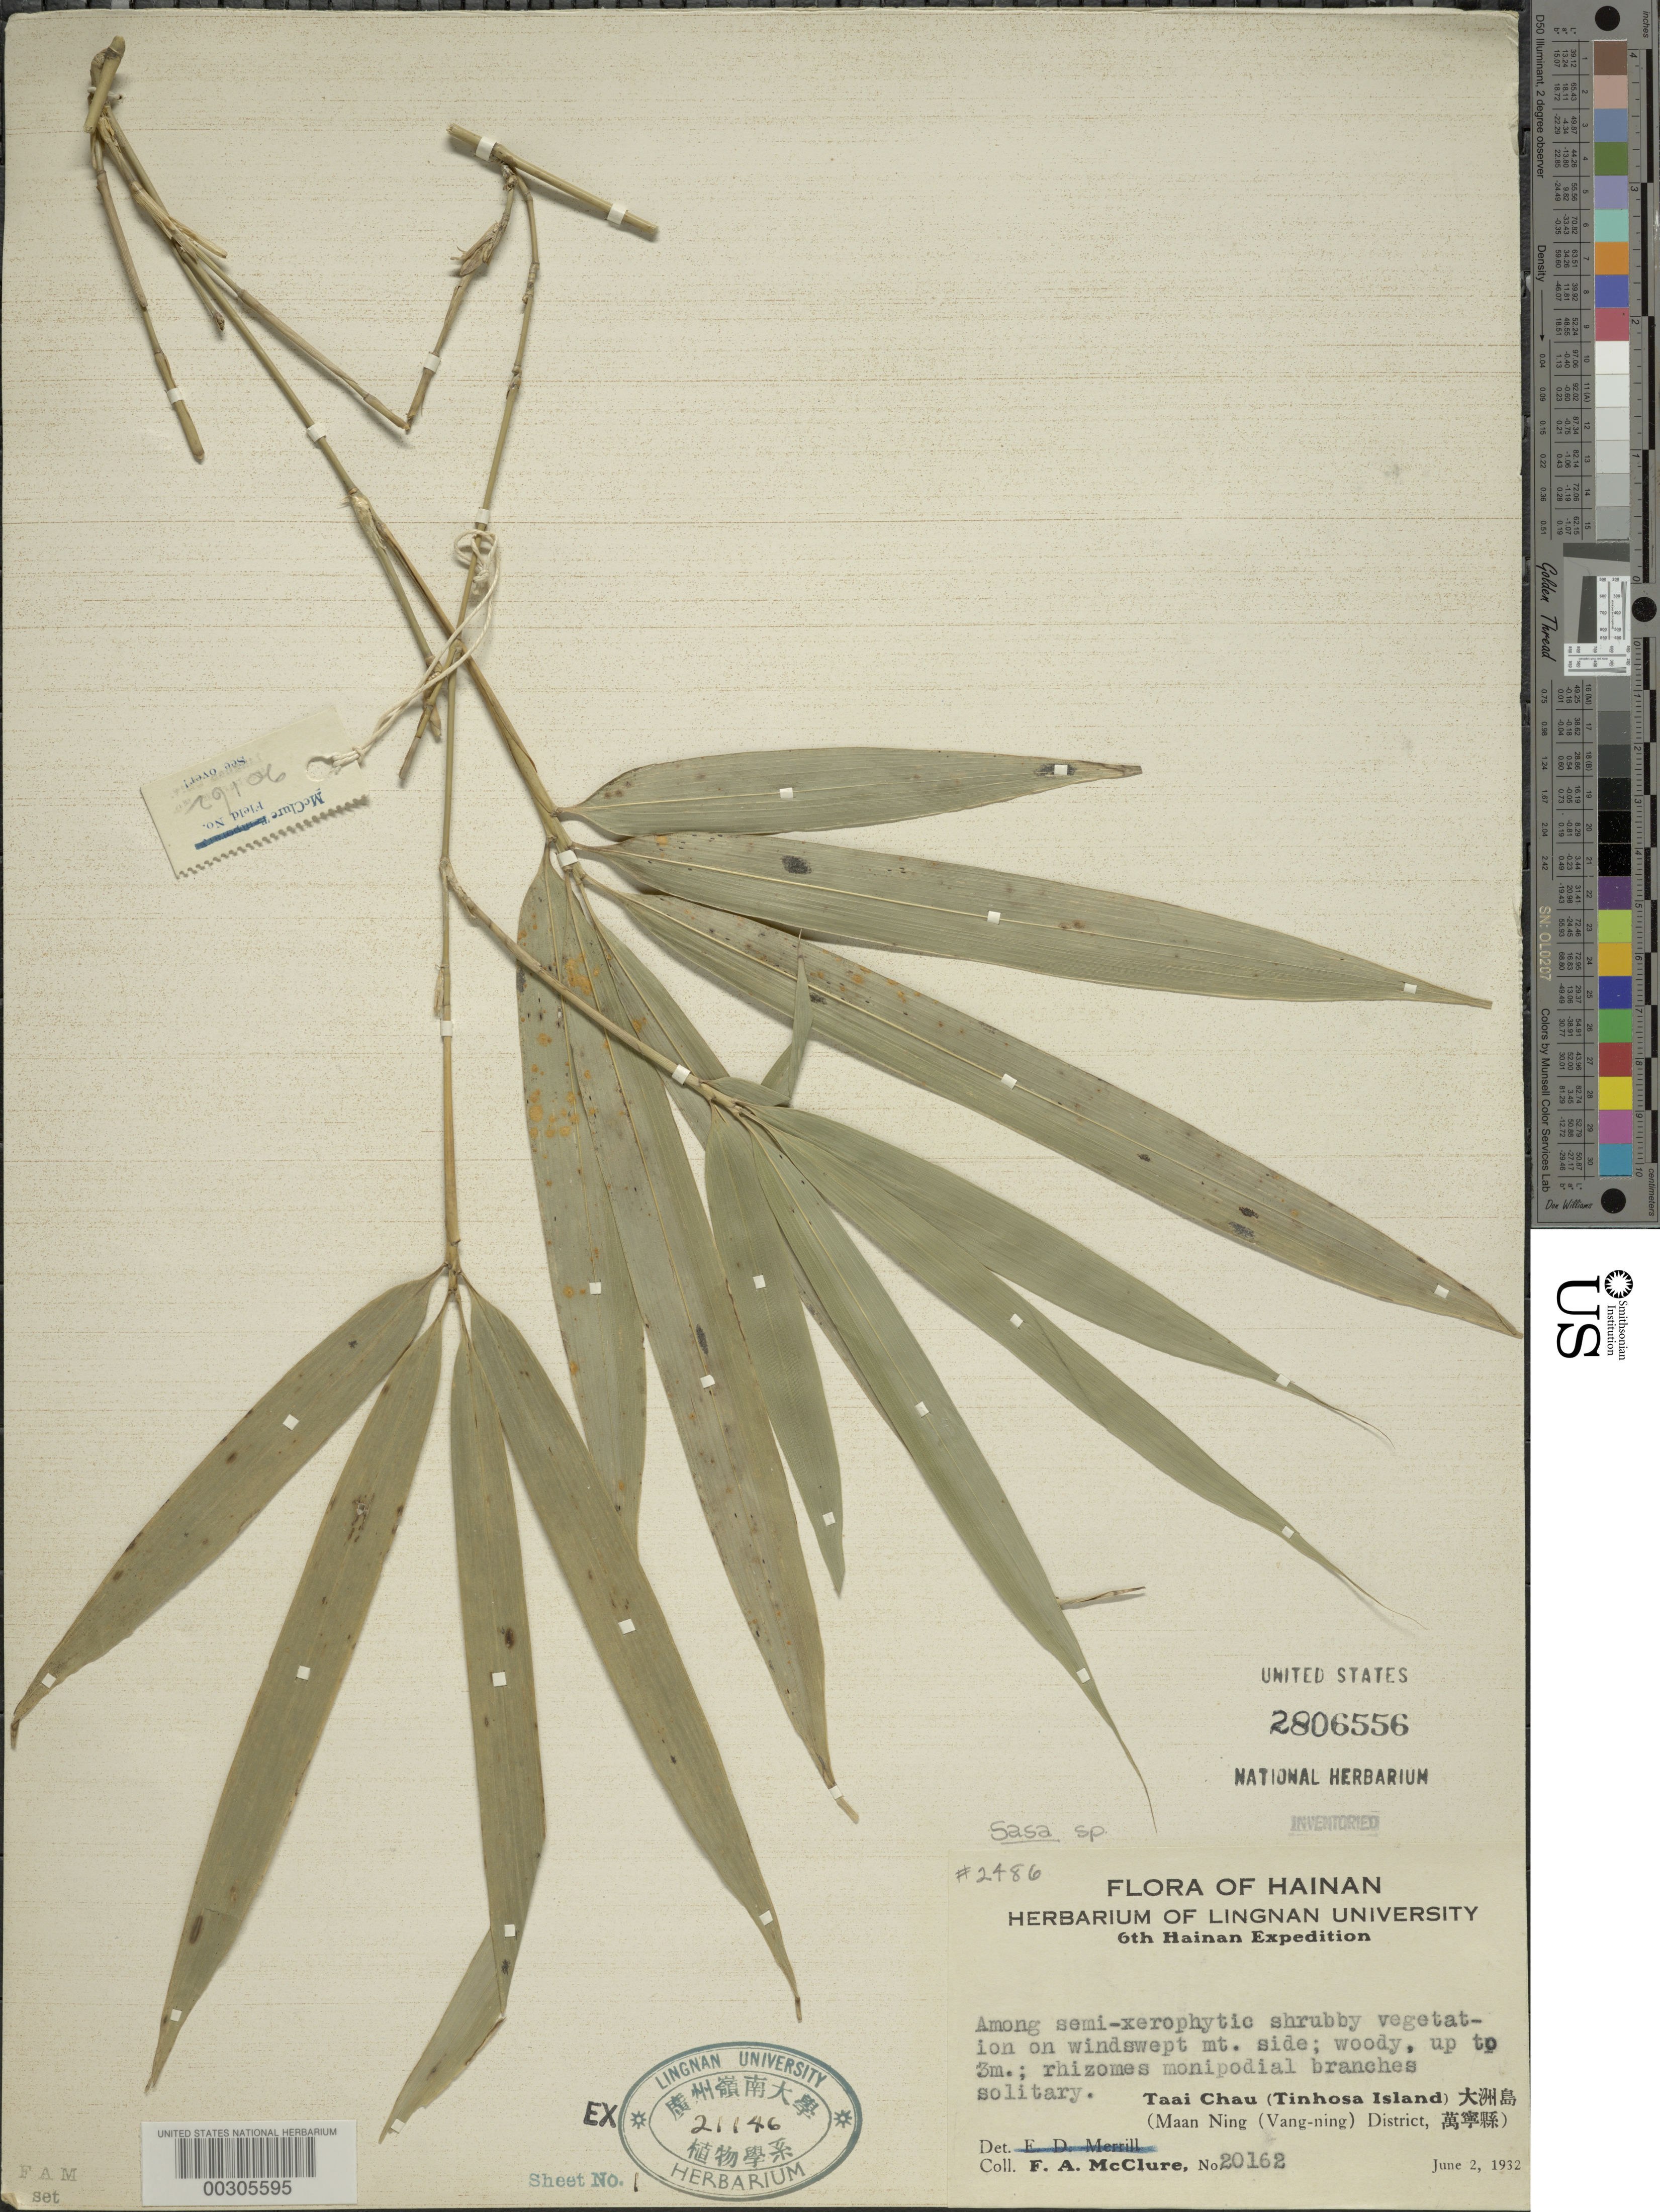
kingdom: Plantae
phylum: Tracheophyta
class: Liliopsida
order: Poales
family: Poaceae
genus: Sasa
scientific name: Sasa sp.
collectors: F. A. McClure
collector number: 20162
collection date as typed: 02 Jun 1932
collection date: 1932-06-02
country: China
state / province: Hainan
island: Hainan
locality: Taai chau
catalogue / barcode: US 2806556